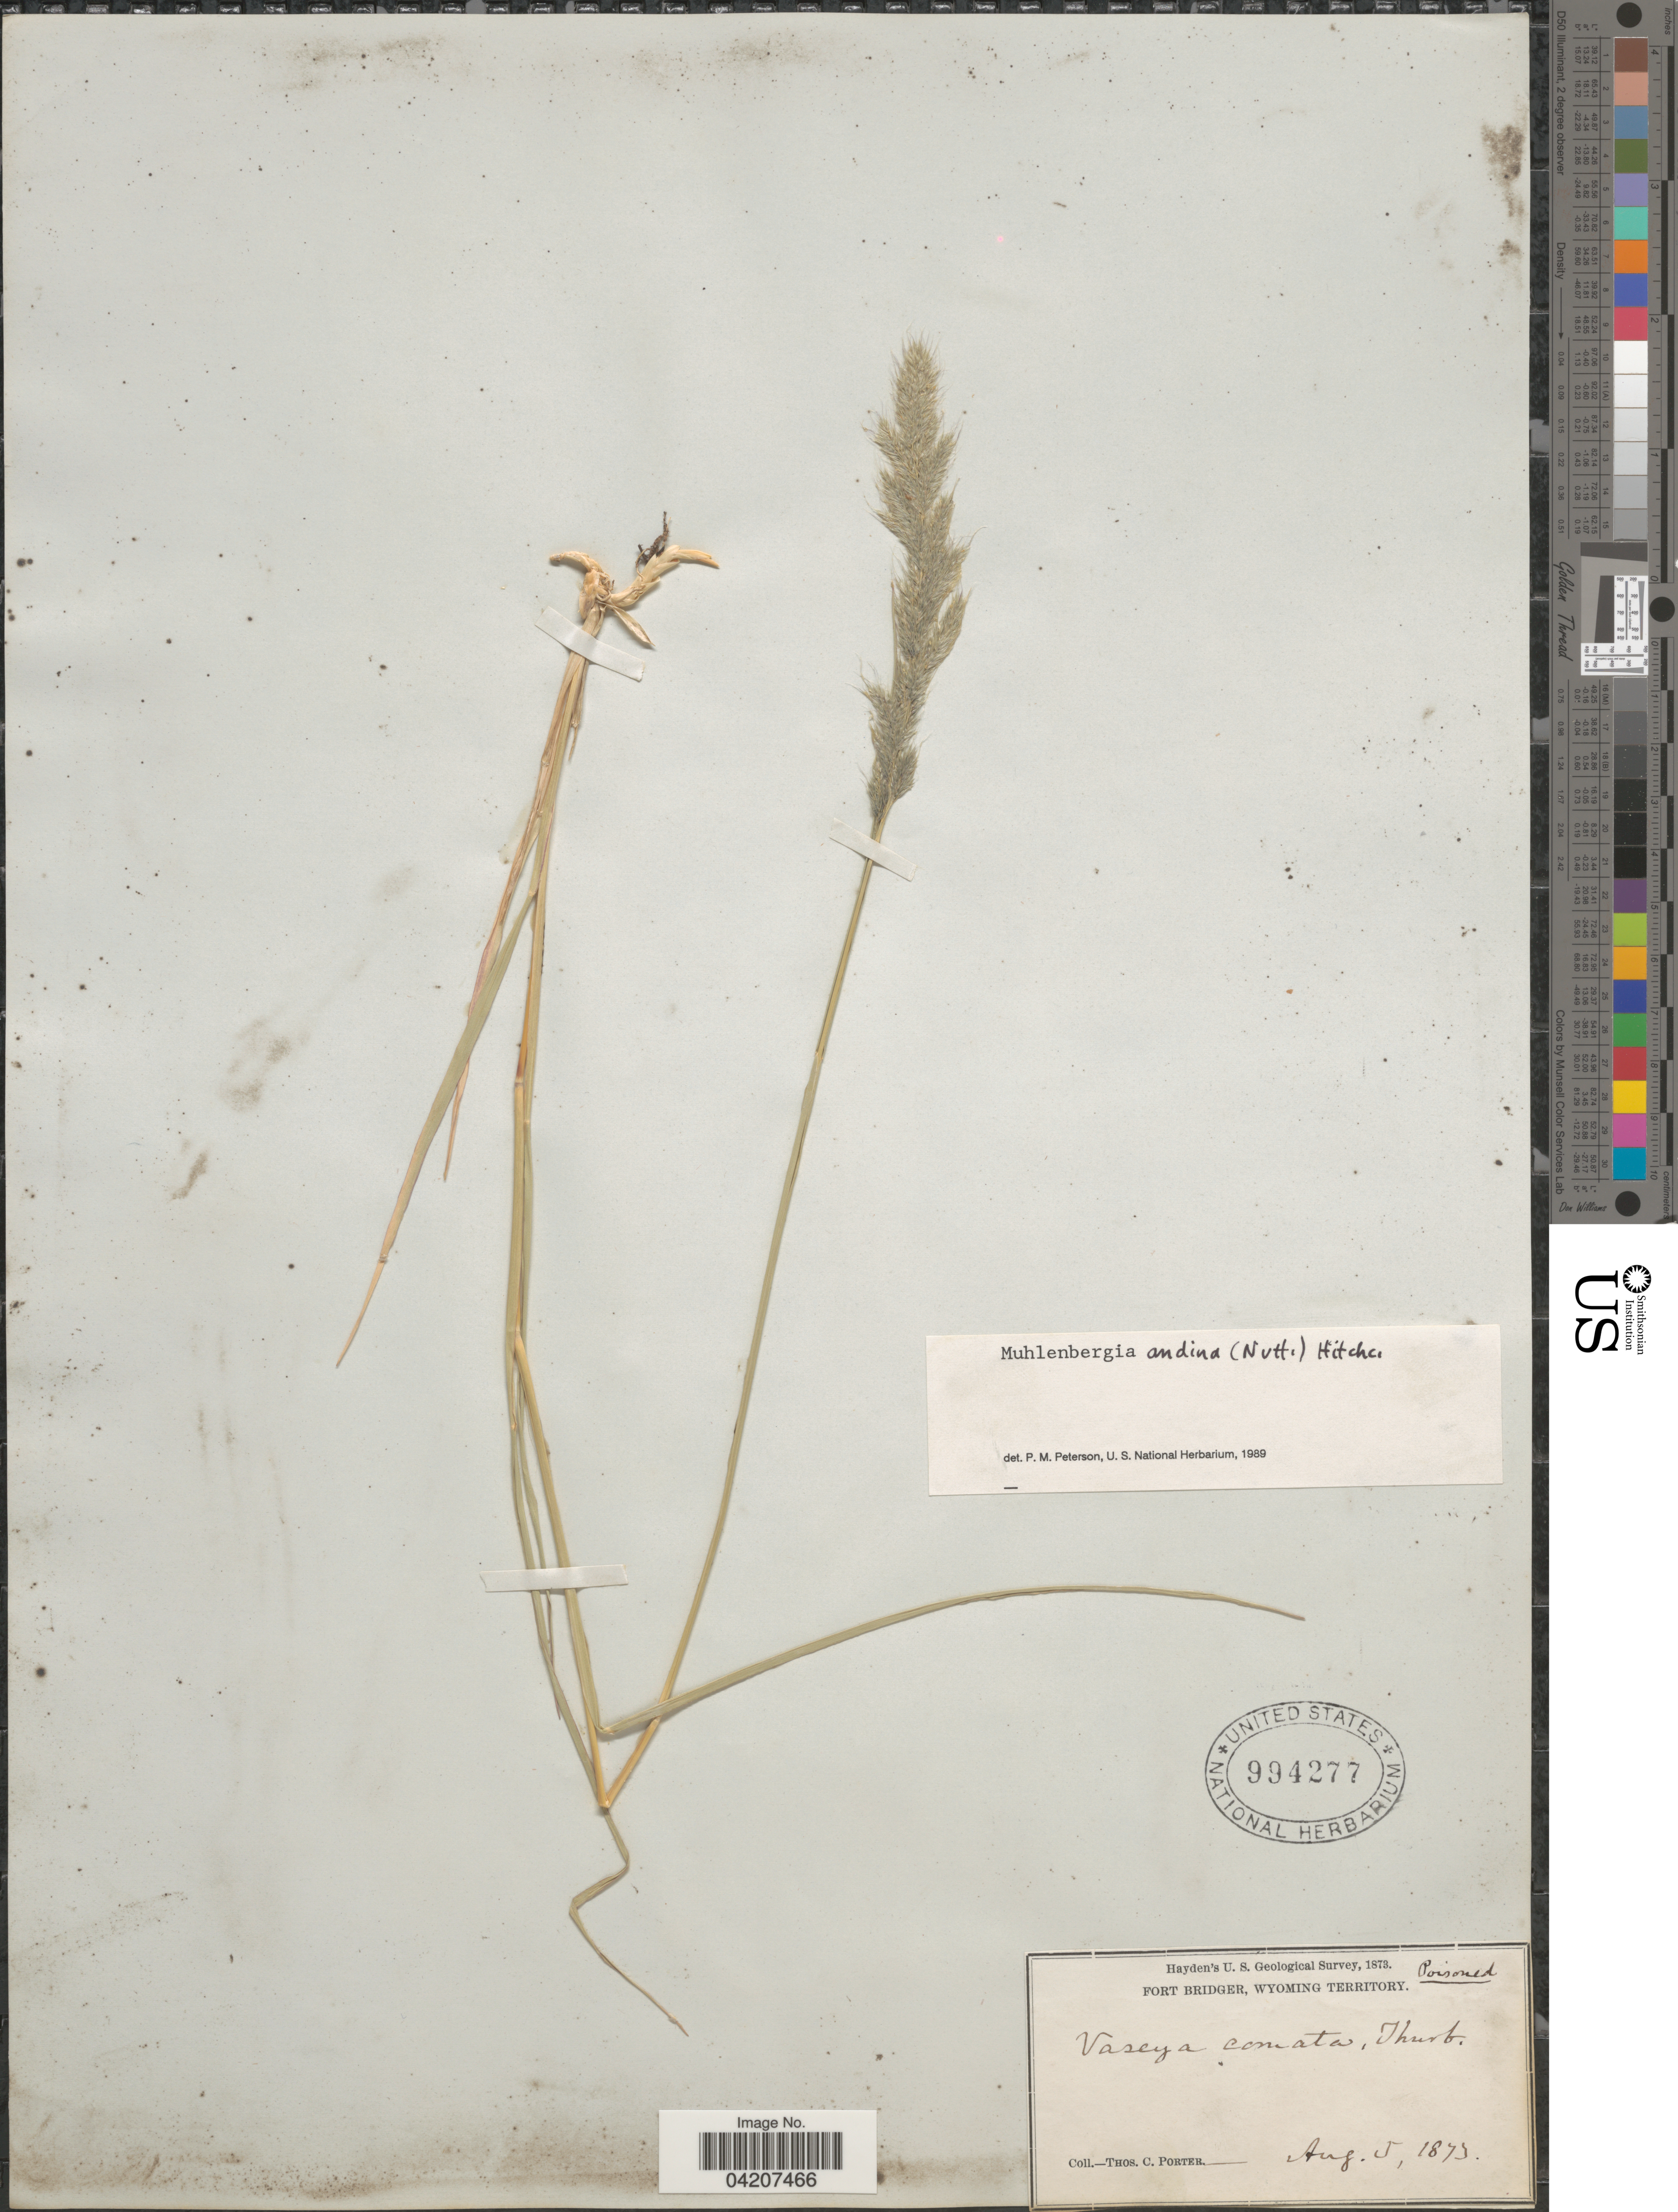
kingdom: Plantae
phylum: Tracheophyta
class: Liliopsida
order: Poales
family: Poaceae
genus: Muhlenbergia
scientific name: Muhlenbergia andina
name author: (Nutt.) Hitchc.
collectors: T. Porter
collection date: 1873-08-05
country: United States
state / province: Wyoming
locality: Hayden's U.S. Geological Survey, 1873. Fort Bridger.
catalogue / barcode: US 994277